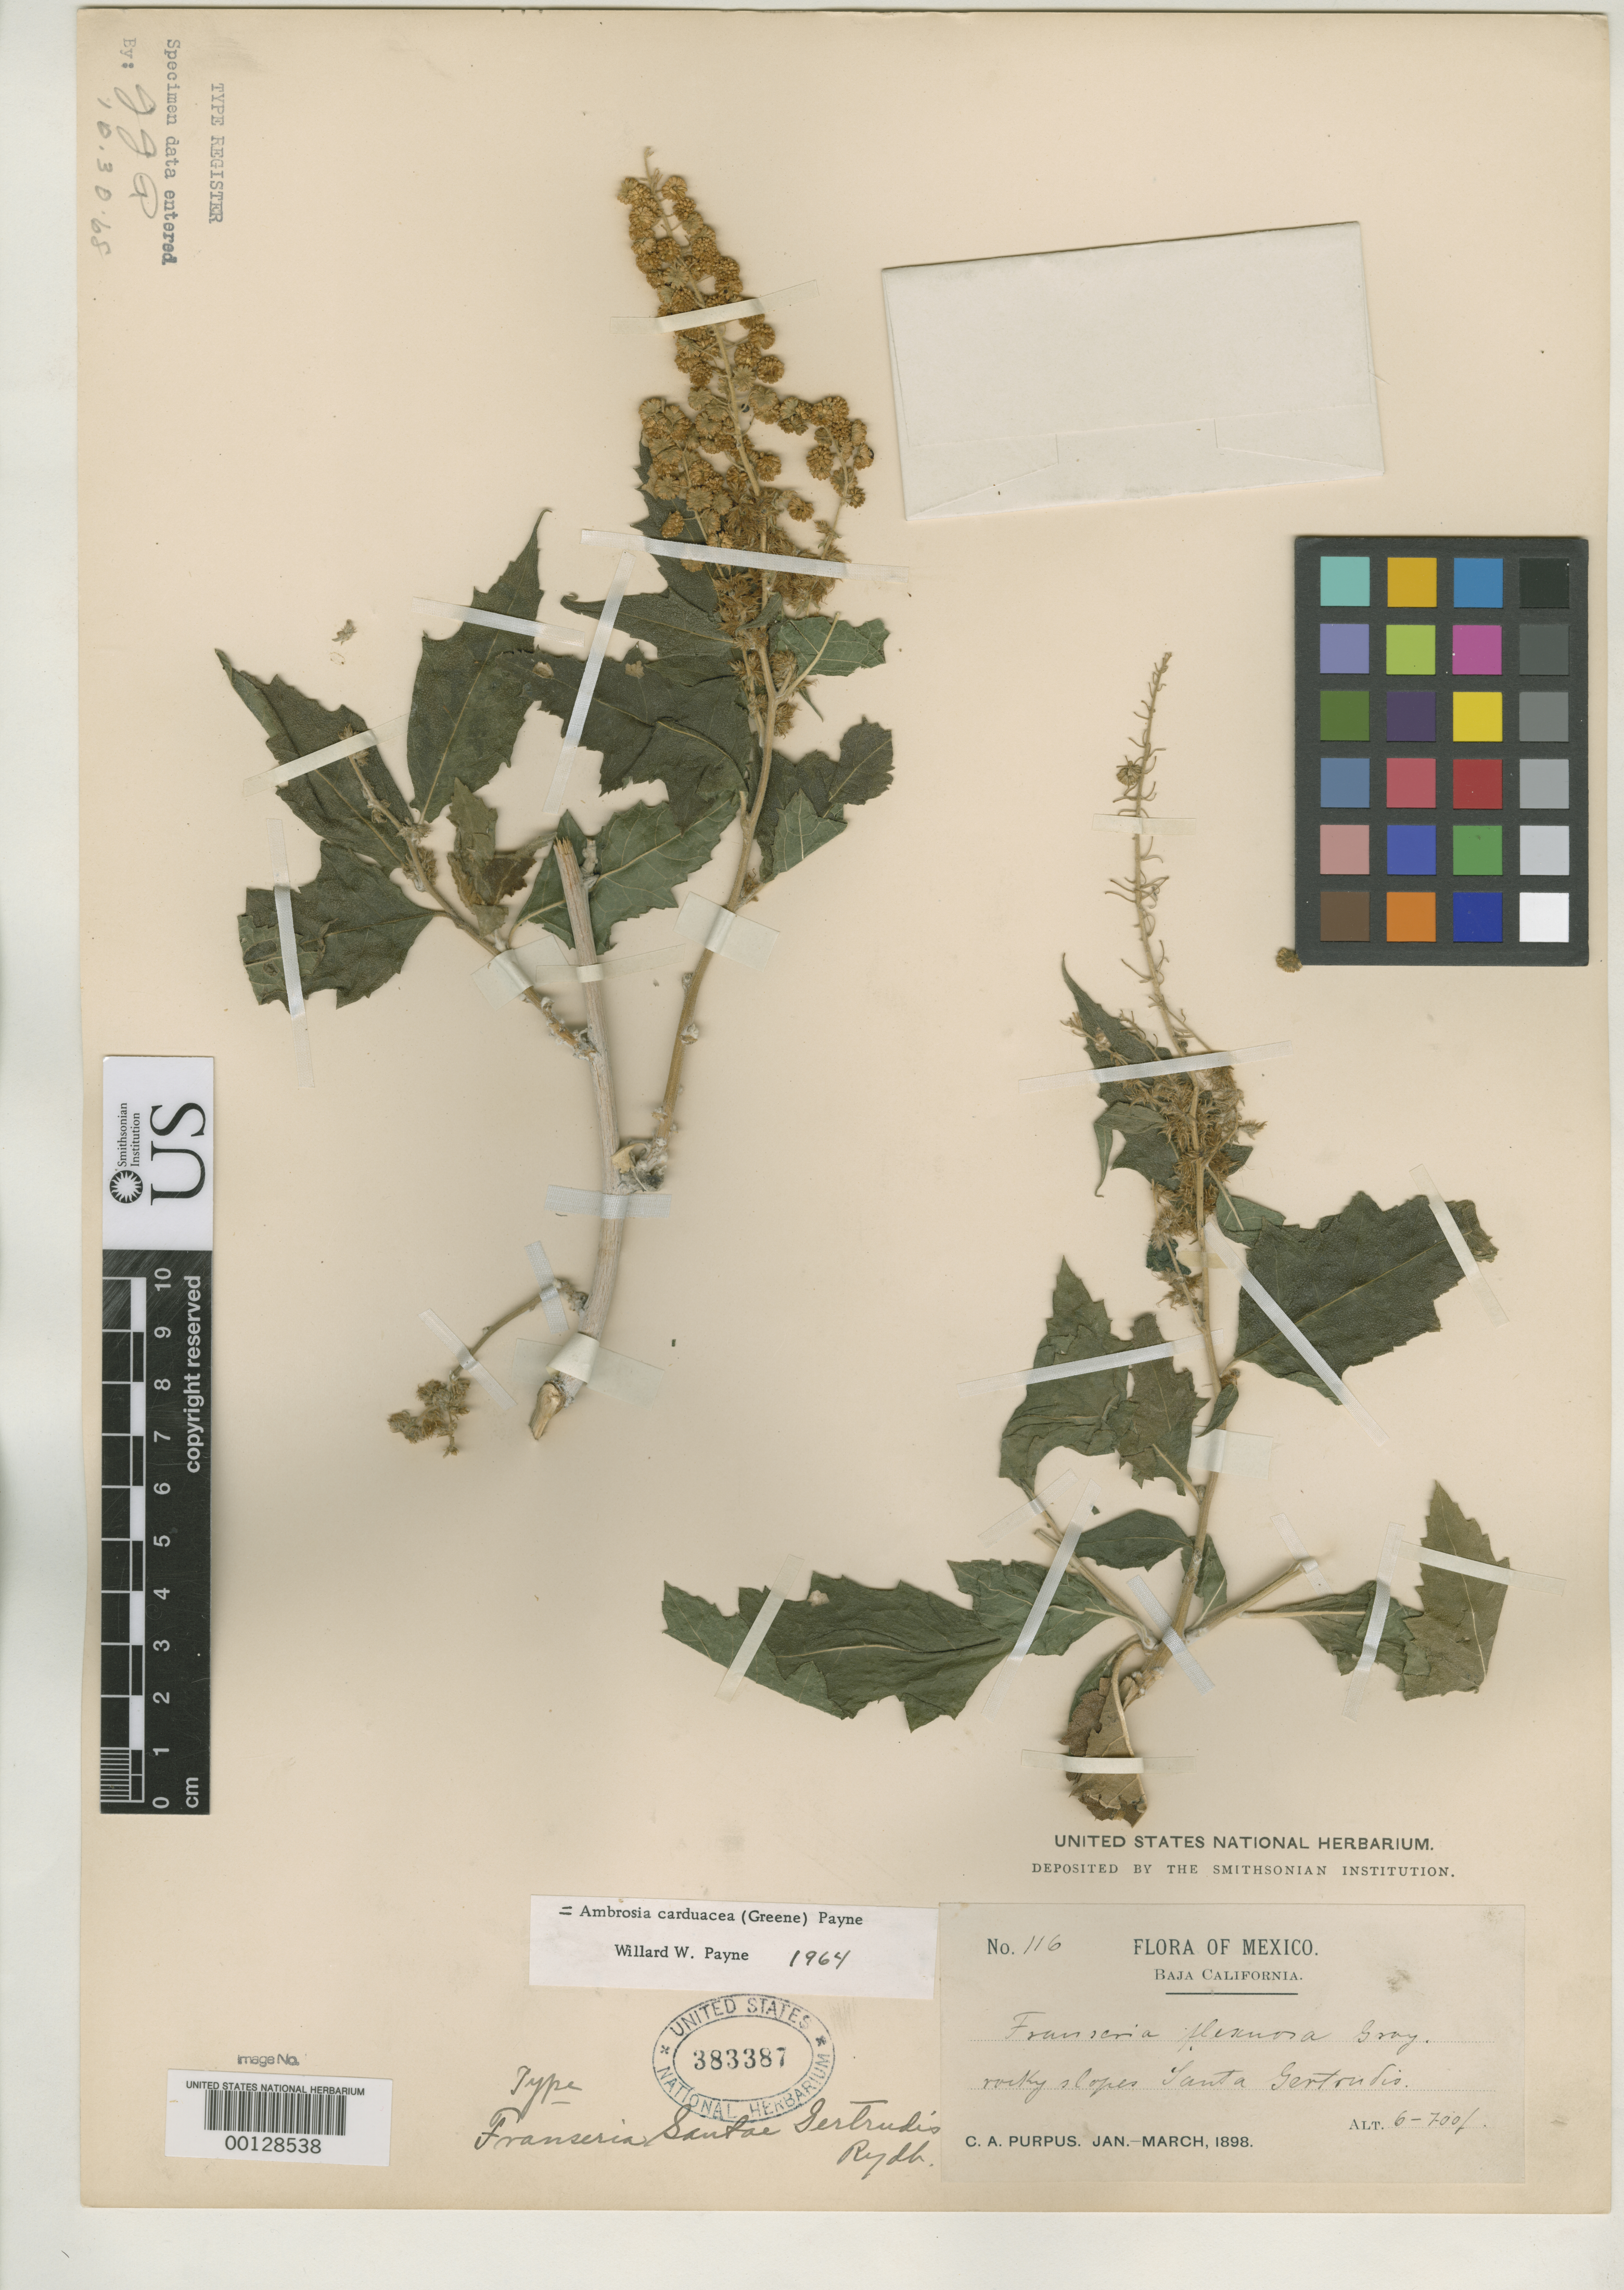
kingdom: Plantae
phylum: Tracheophyta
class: Magnoliopsida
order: Asterales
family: Asteraceae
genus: Franseria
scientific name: Franseria sanctae-gertrudis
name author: Rydb.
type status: Holotype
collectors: C. A. Purpus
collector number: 116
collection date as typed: Jan 1898 to -- Mar 1898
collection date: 1898-01/1898-03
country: Mexico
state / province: Baja California Norte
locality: Rocky slopes of Santa Gertrudis.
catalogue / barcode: US 383387